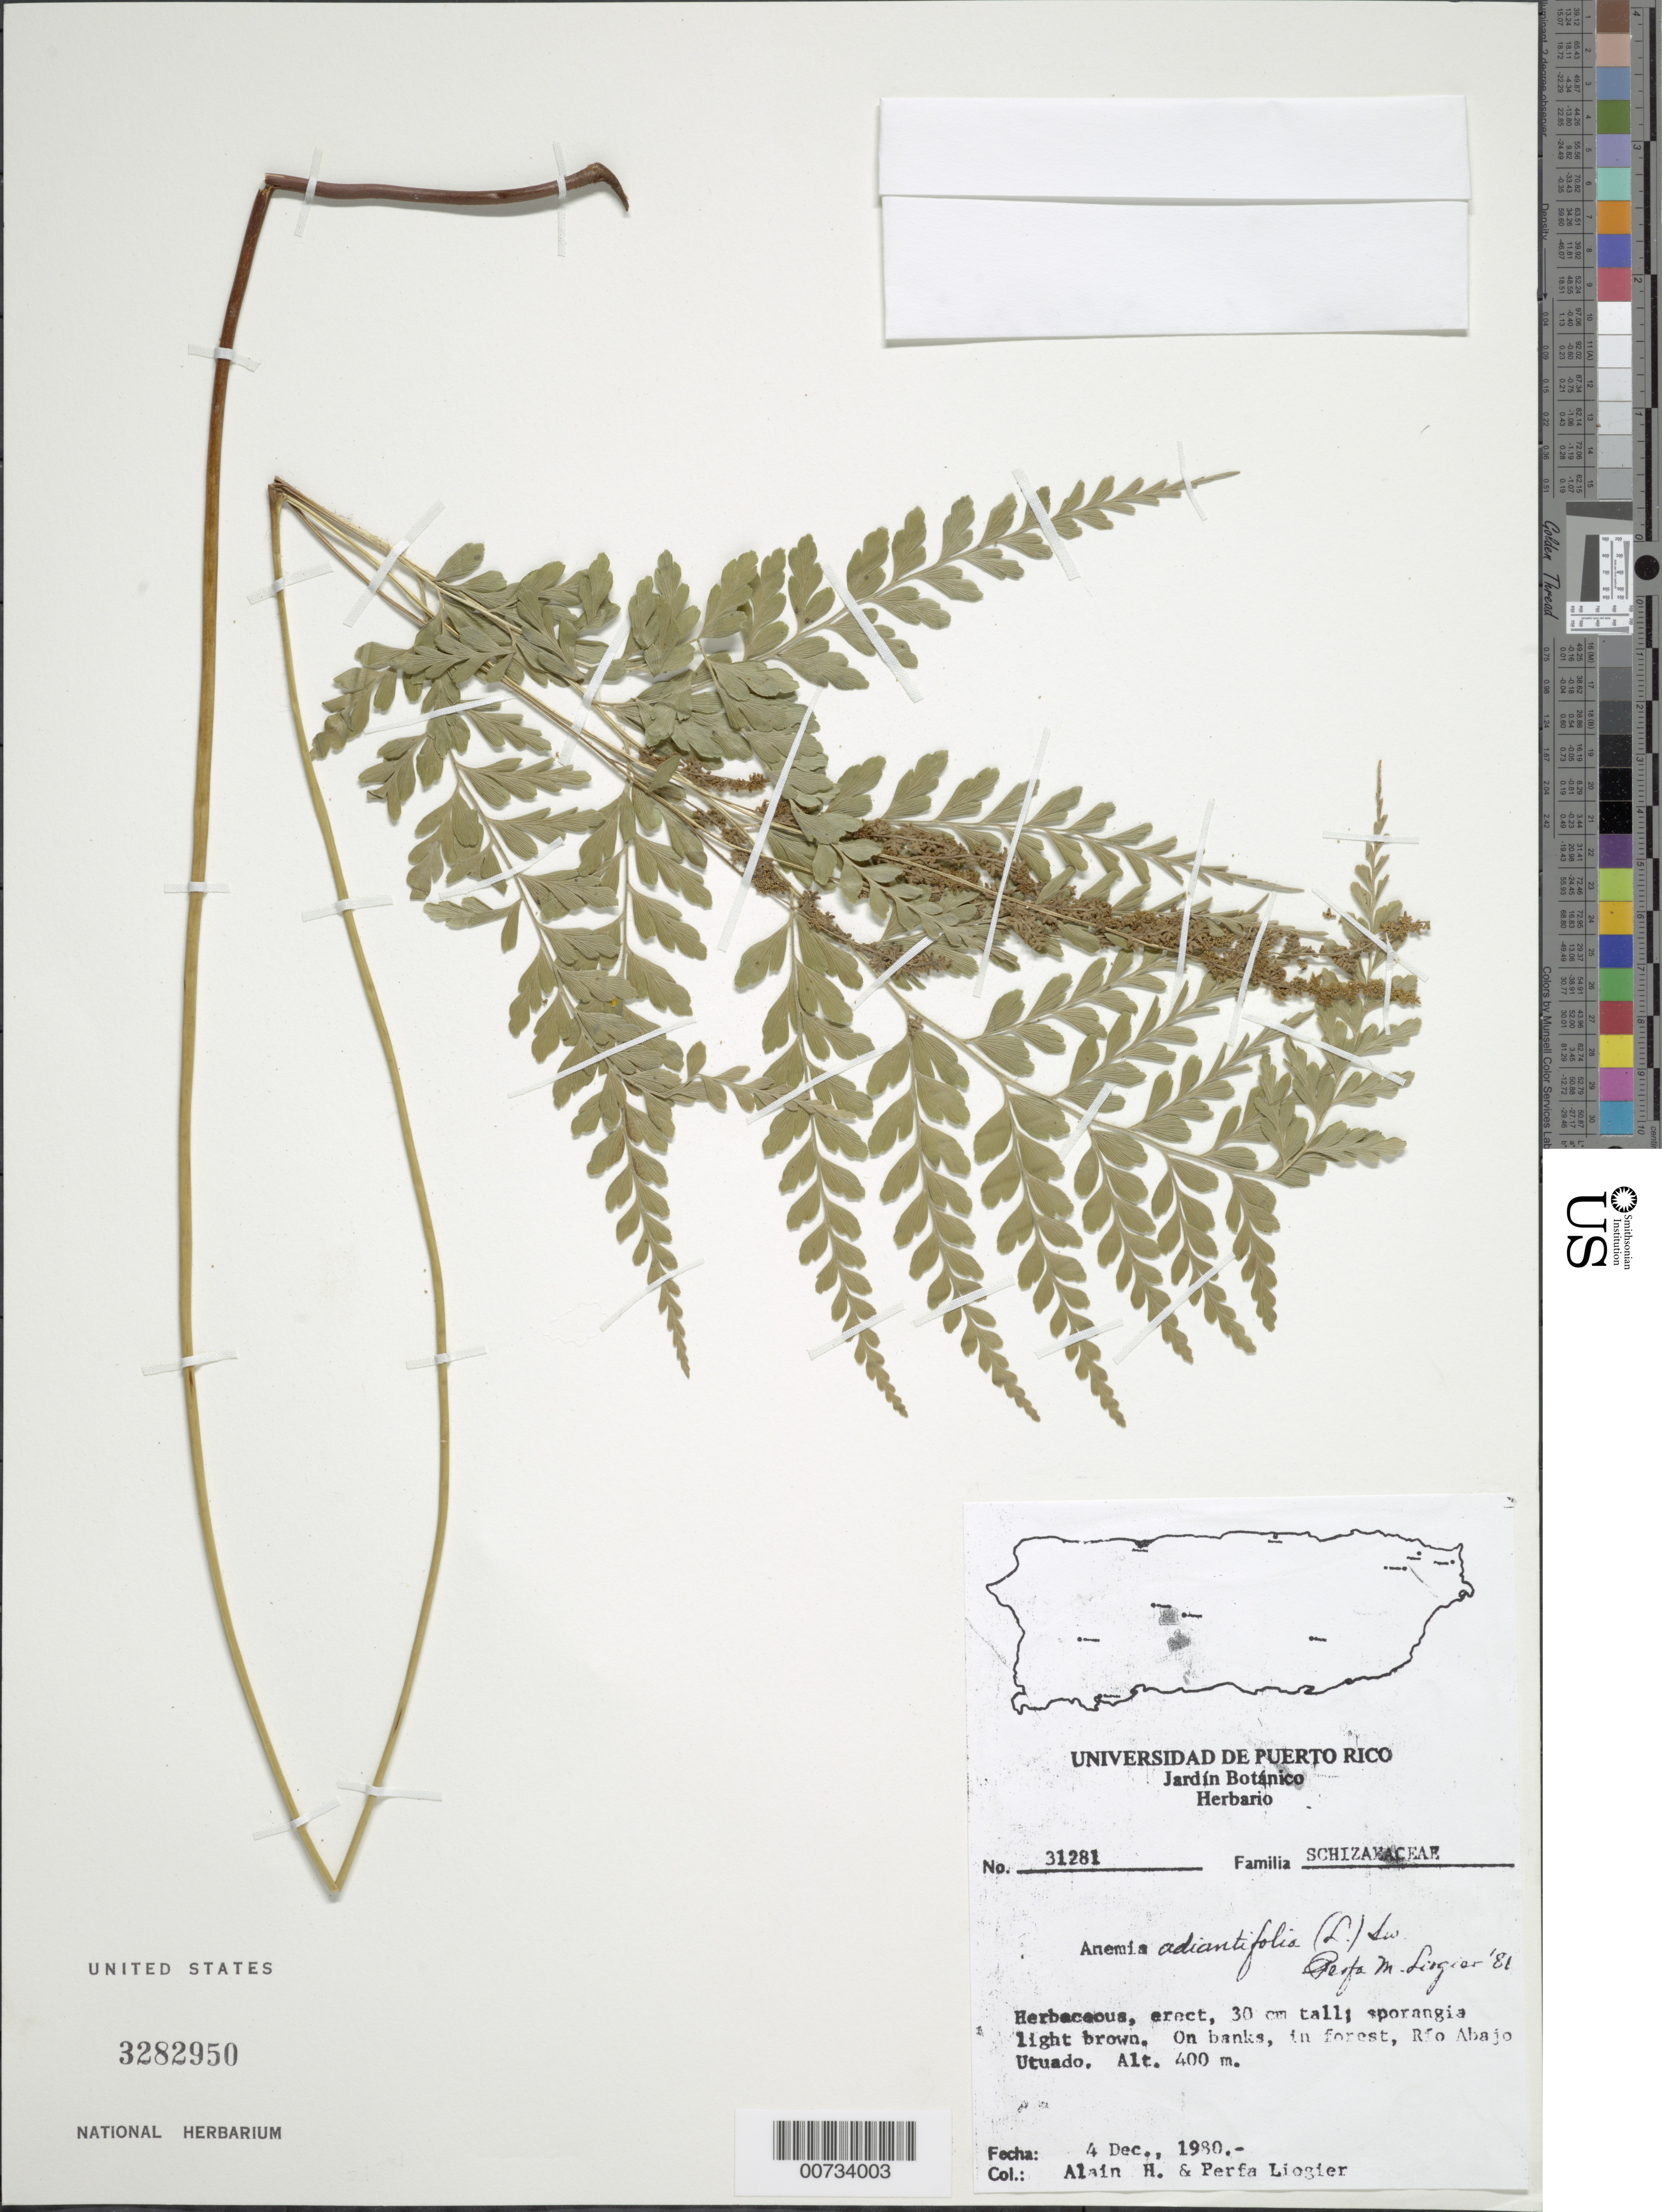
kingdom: Plantae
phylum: Tracheophyta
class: Polypodiopsida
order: Schizaeales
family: Anemiaceae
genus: Anemia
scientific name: Anemia adiantifolia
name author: (L.) Sw.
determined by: Liogier, M. P. M.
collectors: A. H. Liogier & M. P. Liogier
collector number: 31281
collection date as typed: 04 Dec 1980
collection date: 1980-12-04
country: Puerto Rico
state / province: Utuado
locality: Rio Abajo, Utuado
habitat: On banks, in forest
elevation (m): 400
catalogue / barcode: US 3282950